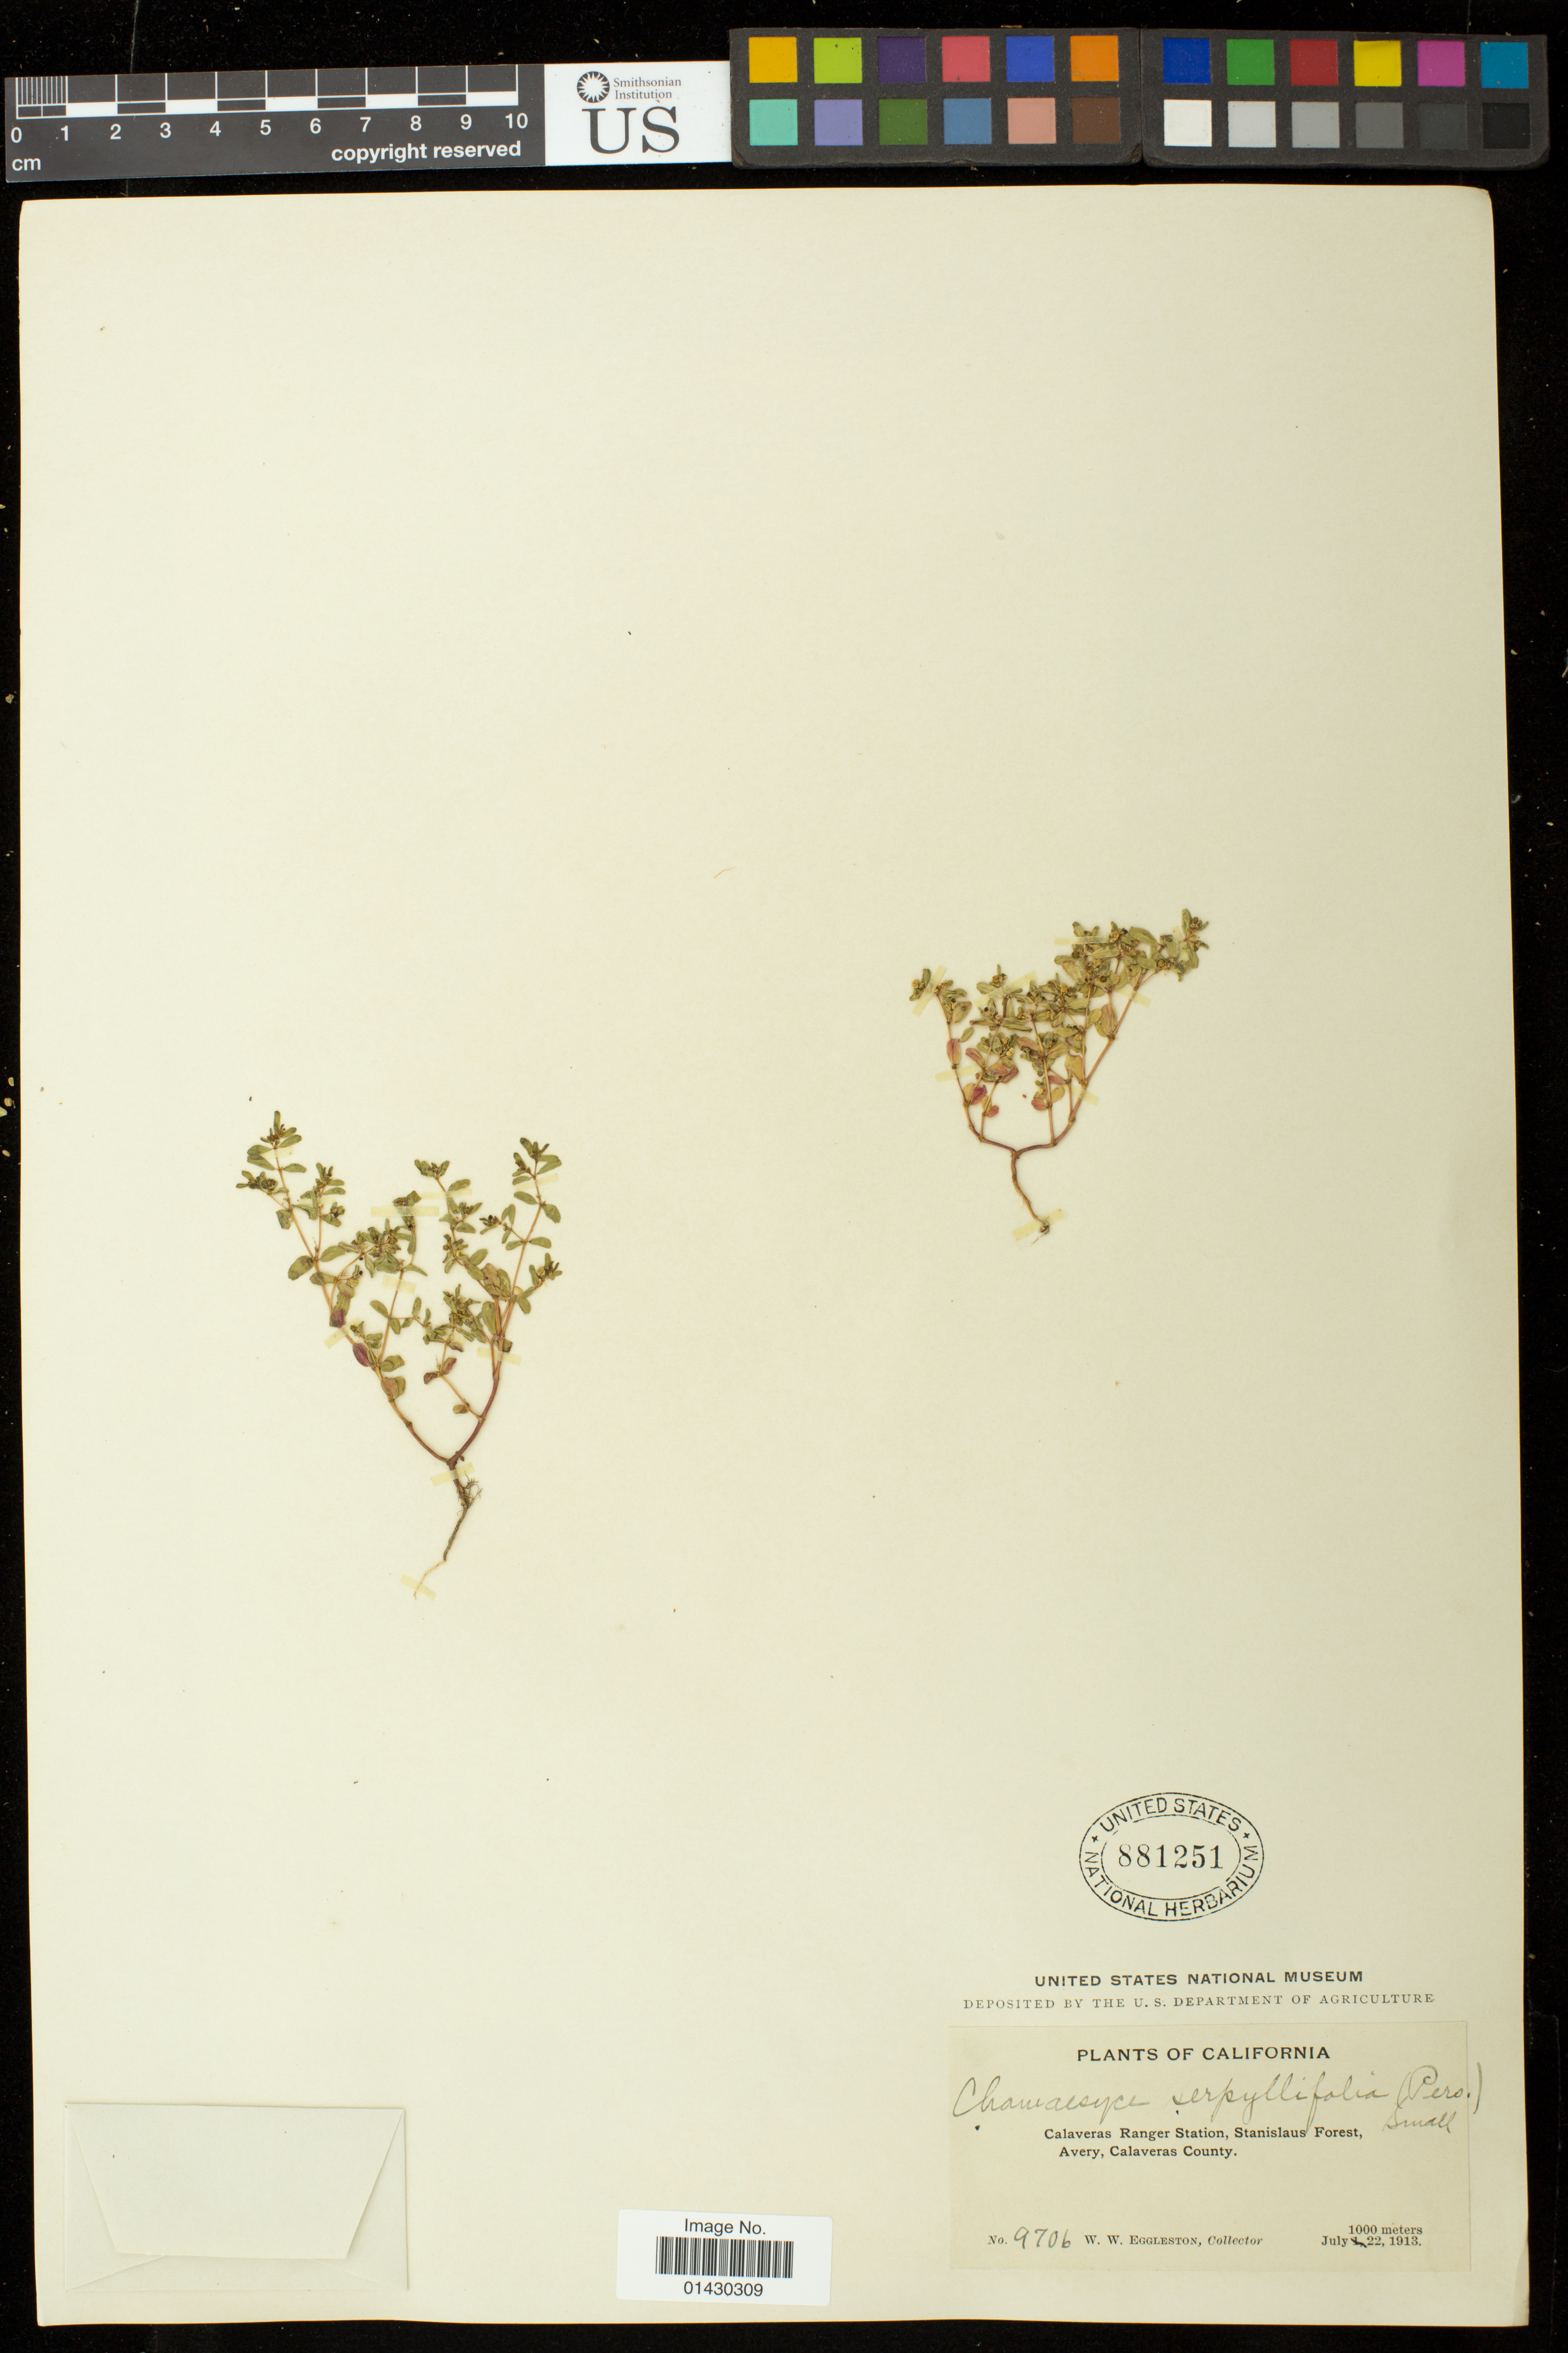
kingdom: Plantae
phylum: Tracheophyta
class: Magnoliopsida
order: Malpighiales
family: Euphorbiaceae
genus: Euphorbia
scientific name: Euphorbia serpillifolia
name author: Pers.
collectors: W. W. Eggleston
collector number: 9706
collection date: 1913-07-22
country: United States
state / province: California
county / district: Calaveras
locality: Calaveras Ranger Station, Stanislaus Forest, Avery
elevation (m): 1000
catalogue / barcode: US 881251